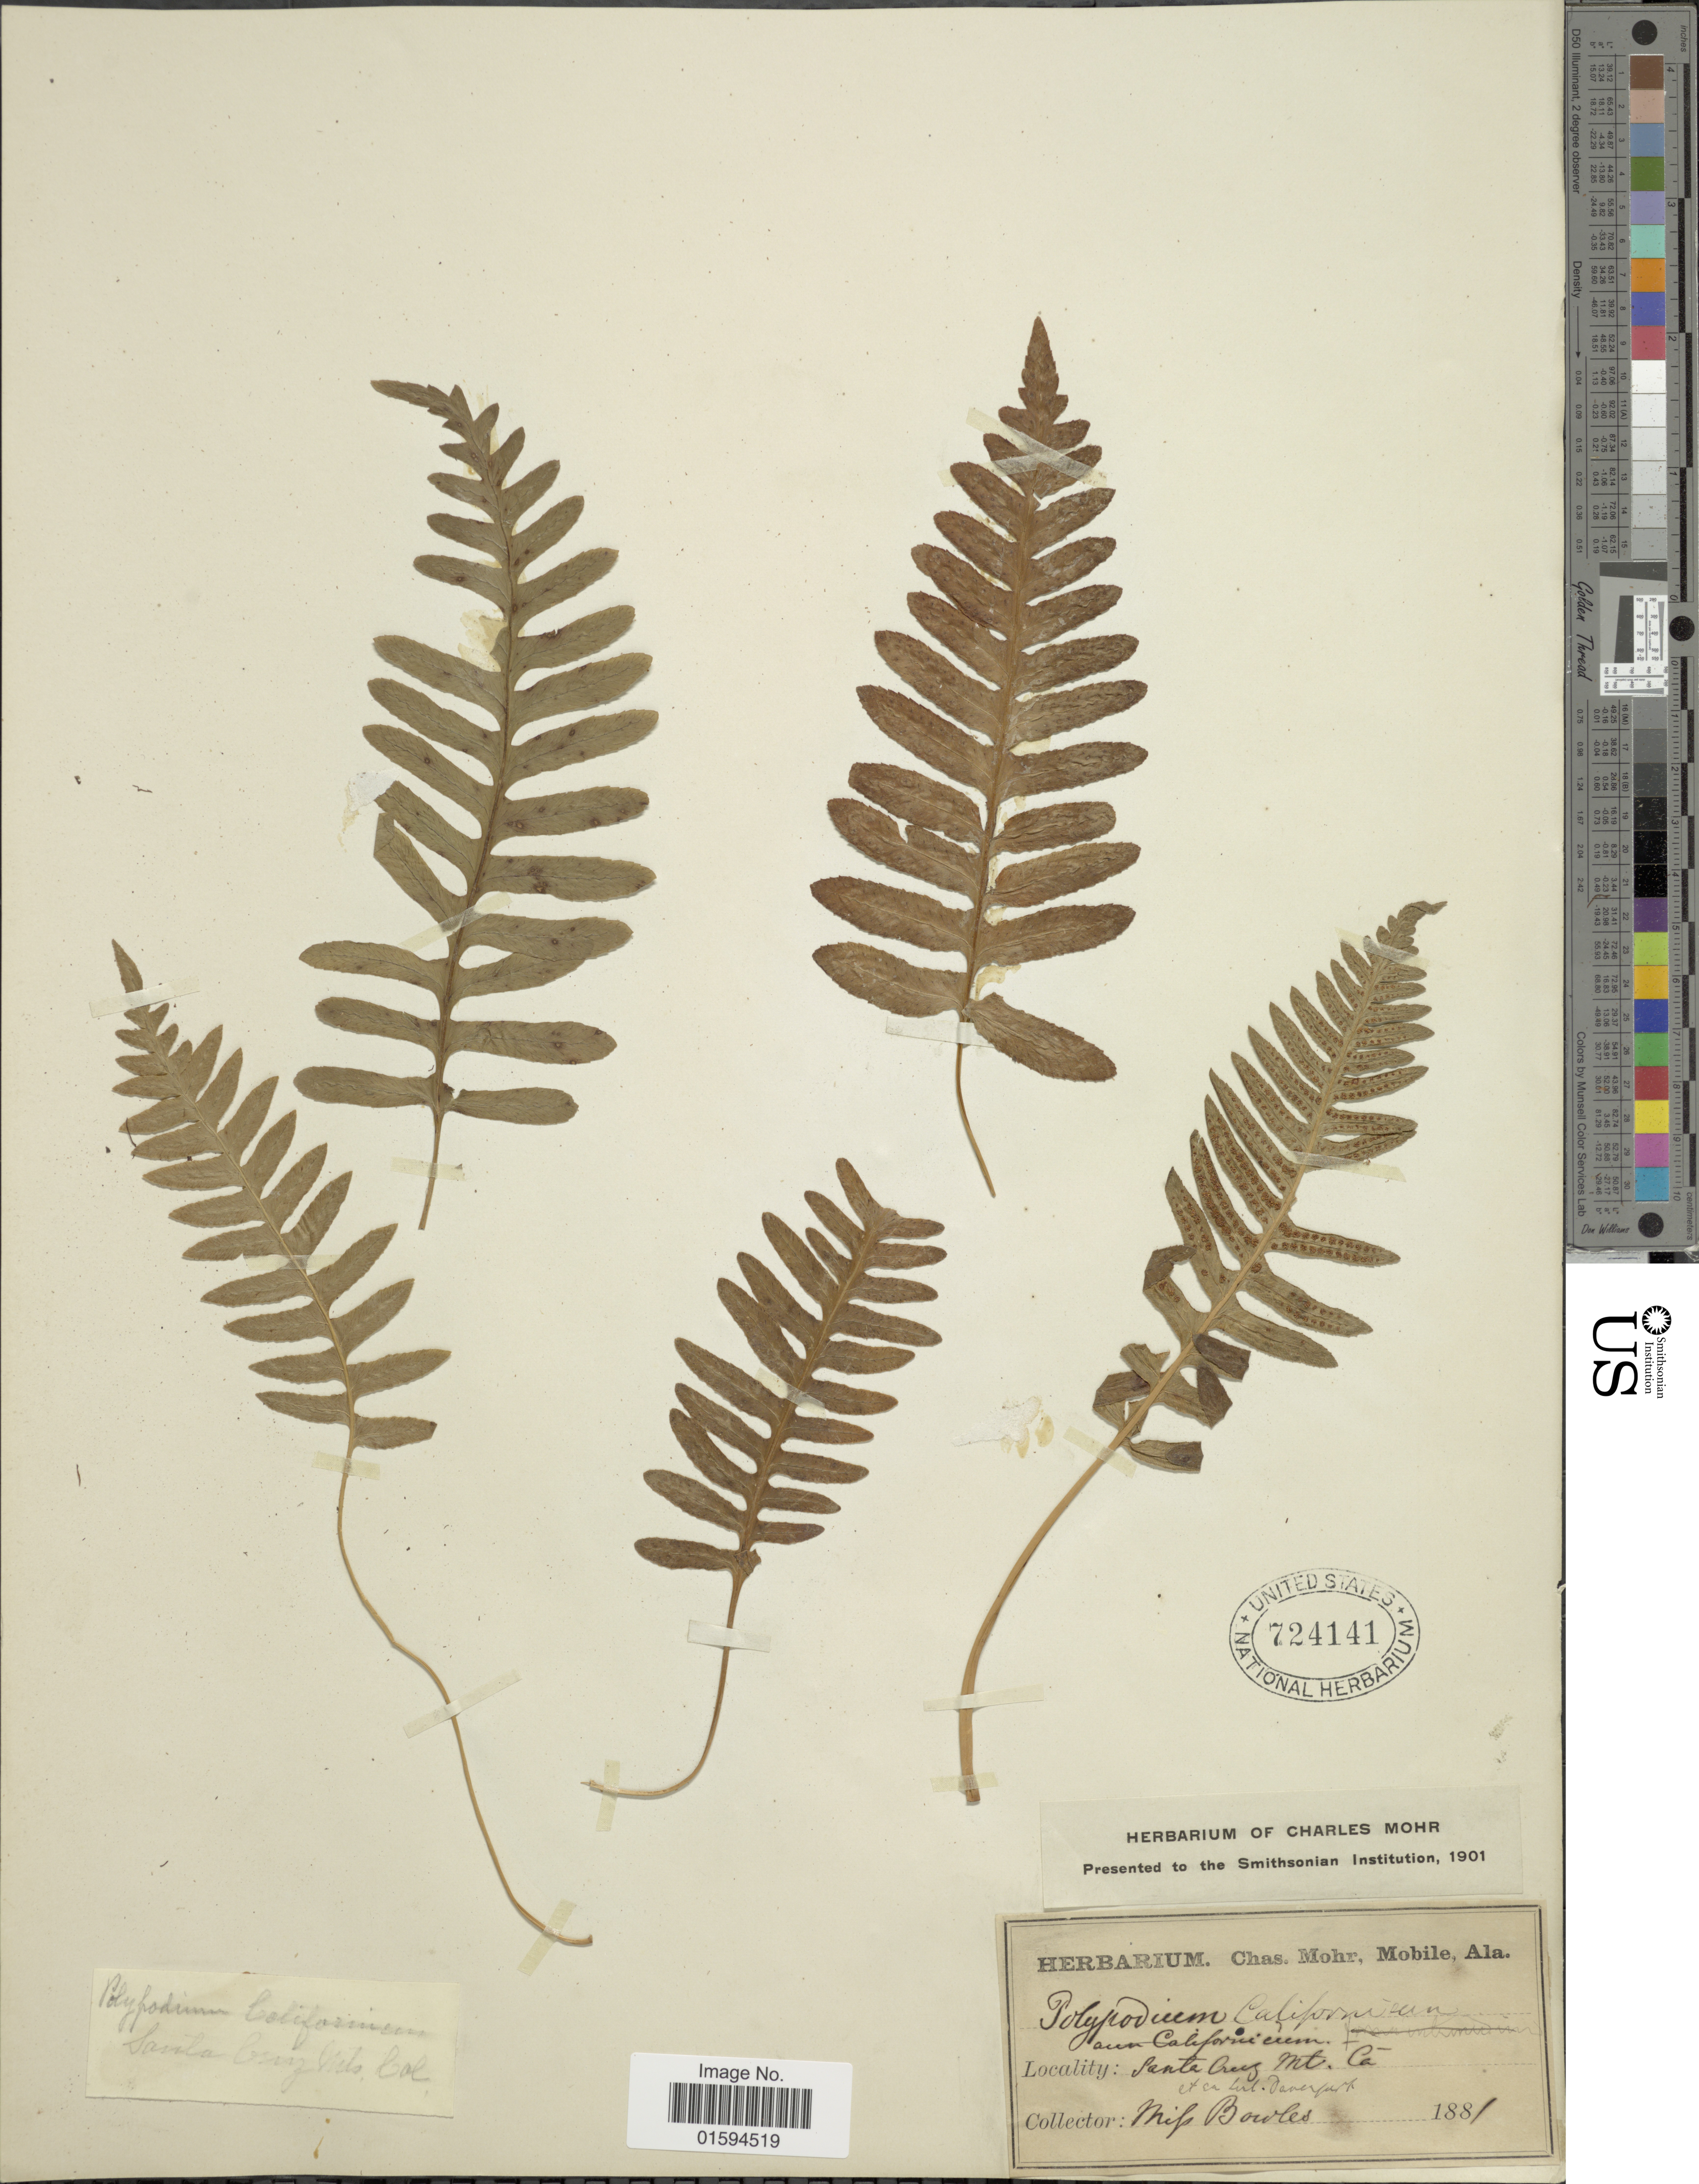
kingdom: Plantae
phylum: Tracheophyta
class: Polypodiopsida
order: Polypodiales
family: Polypodiaceae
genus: Polypodium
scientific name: Polypodium californicum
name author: Kaulf.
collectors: M. Miss. Bowles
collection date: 1881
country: United States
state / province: California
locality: Santa Craig Mt.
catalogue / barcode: US 724141